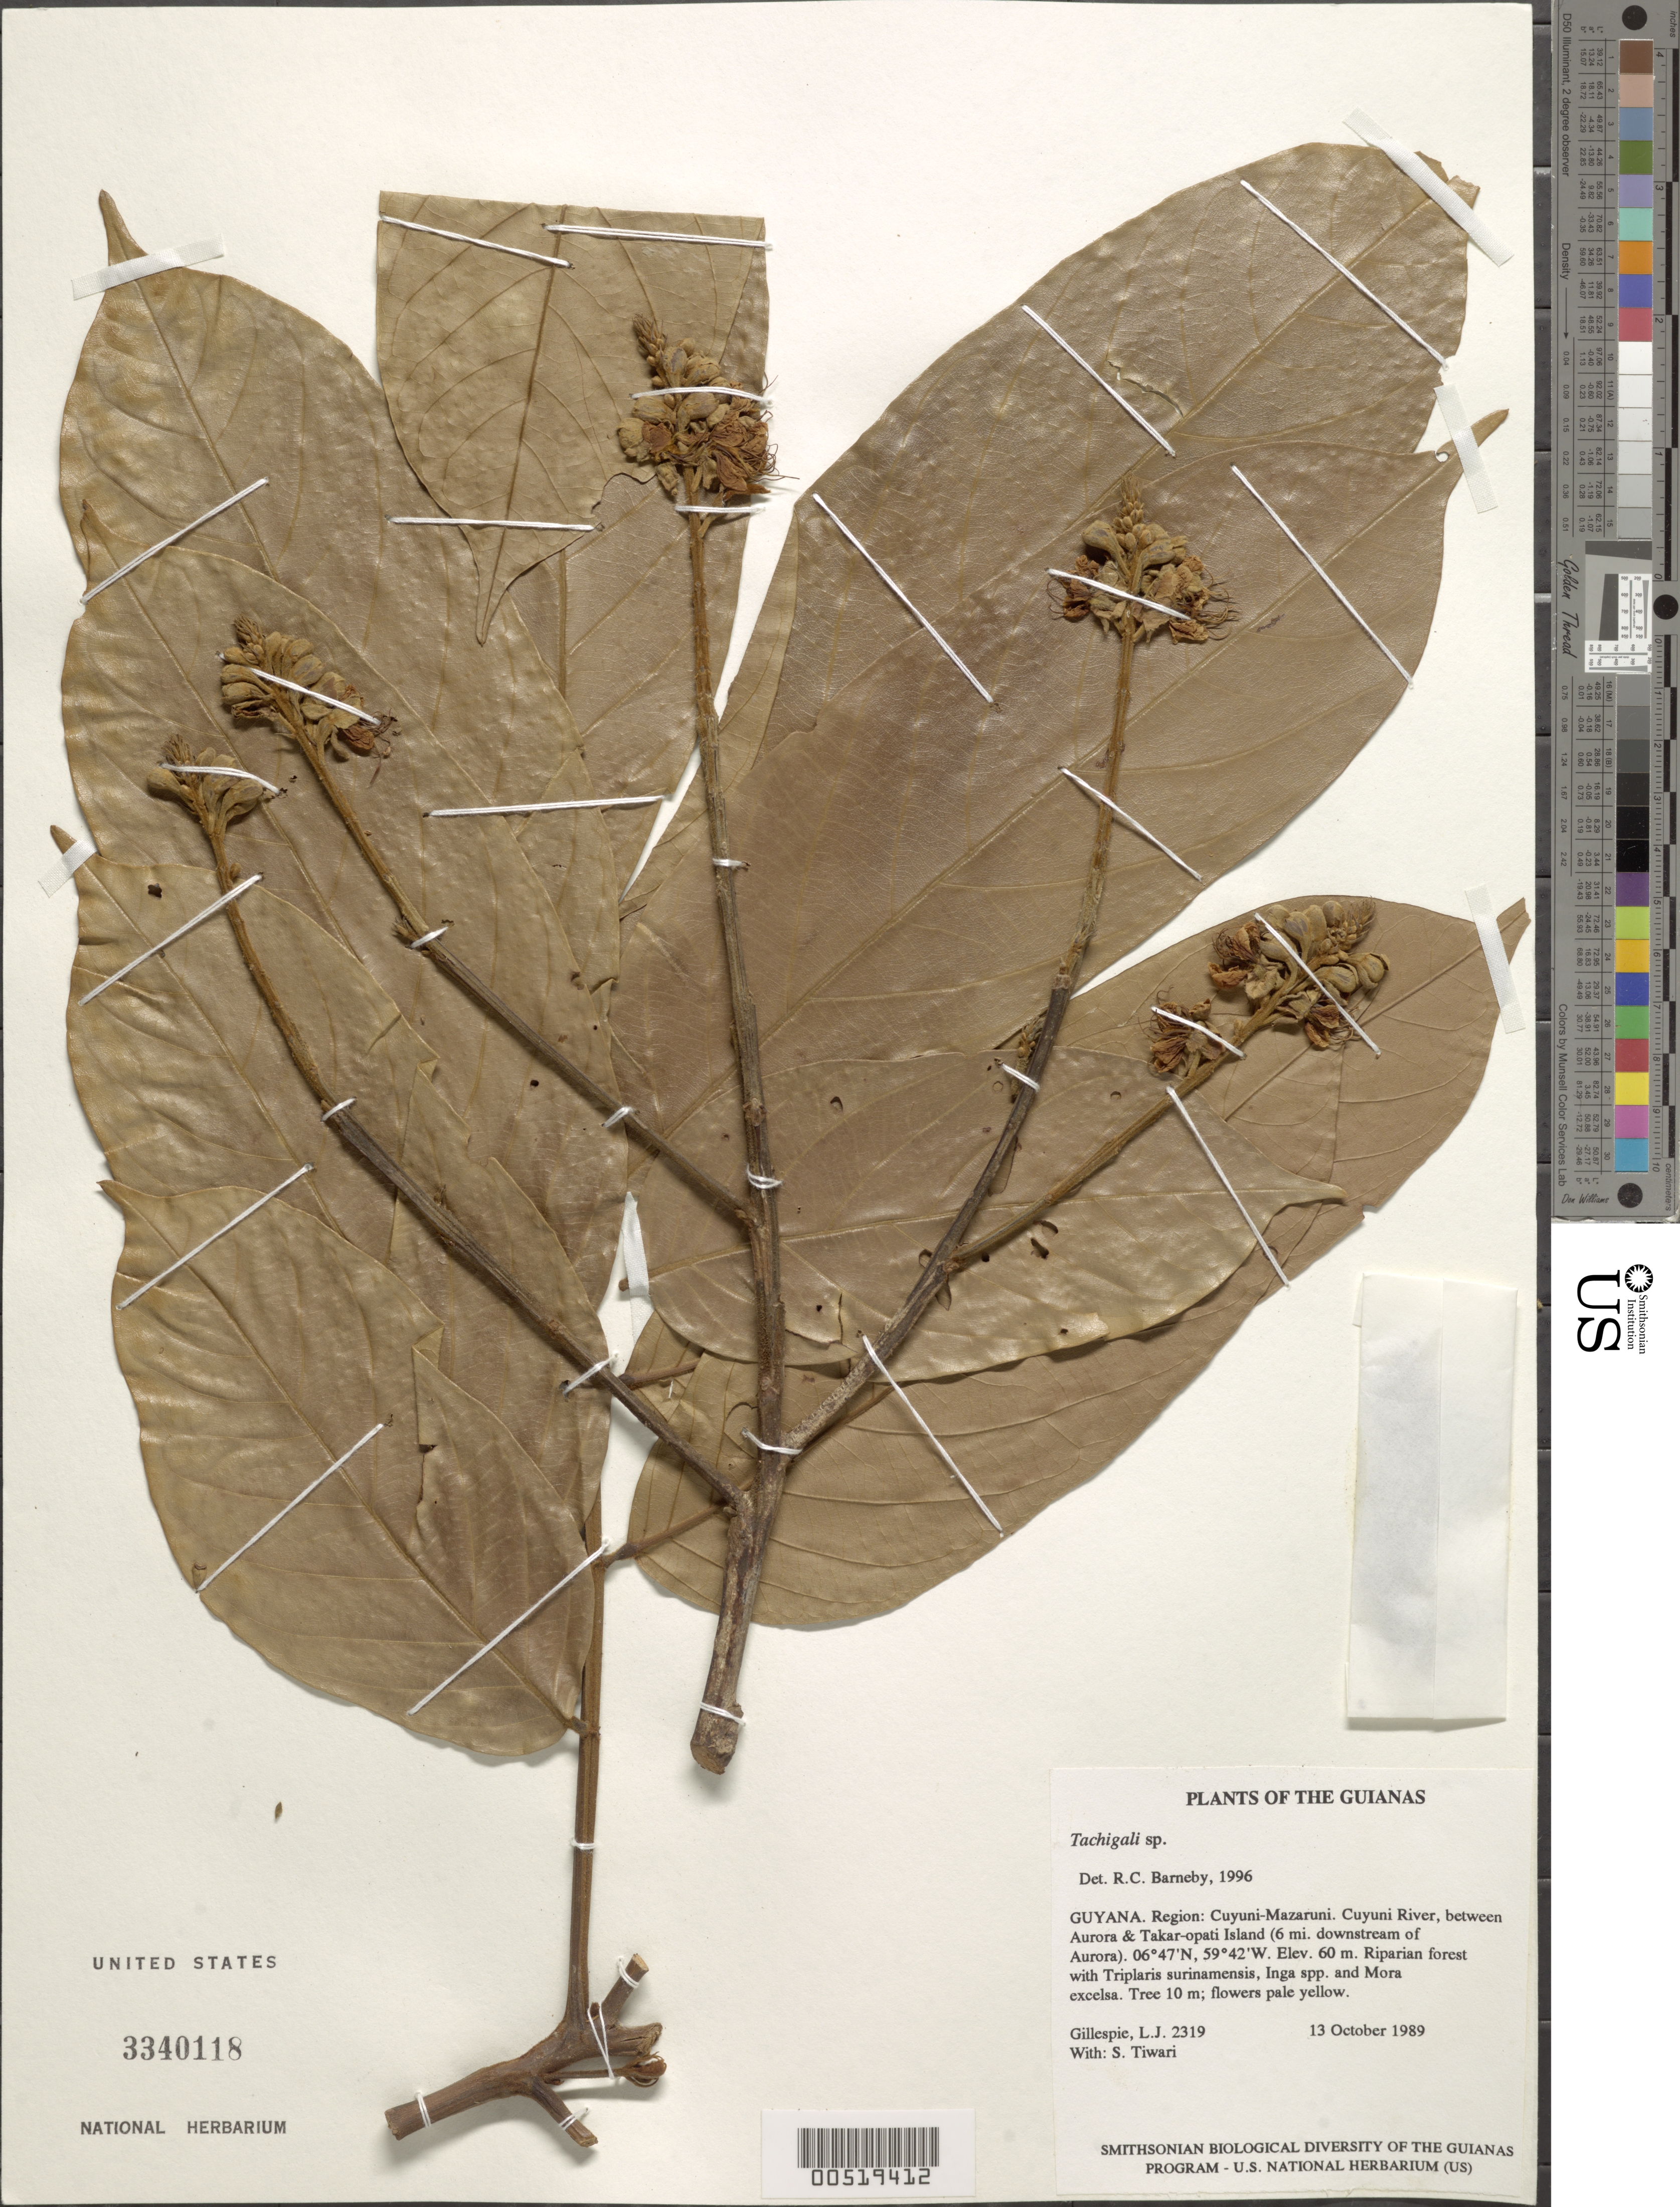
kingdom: Plantae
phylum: Tracheophyta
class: Magnoliopsida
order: Fabales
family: Fabaceae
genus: Tachigali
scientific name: Tachigali sp.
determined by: Barneby, Rupert C., (NY)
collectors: L. J. Gillespie & S. Tiwari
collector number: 2319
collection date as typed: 13 October 1989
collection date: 1989-10-13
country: Guyana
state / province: Cuyuni-Mazaruni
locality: Cuyuni River, between Aurora & Takar-opati Island (6 mi. downstream of Aurora)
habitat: Riparian forest with Triplaris surinamensis, Inga spp. and Mora excelsa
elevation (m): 60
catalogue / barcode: US 3340118